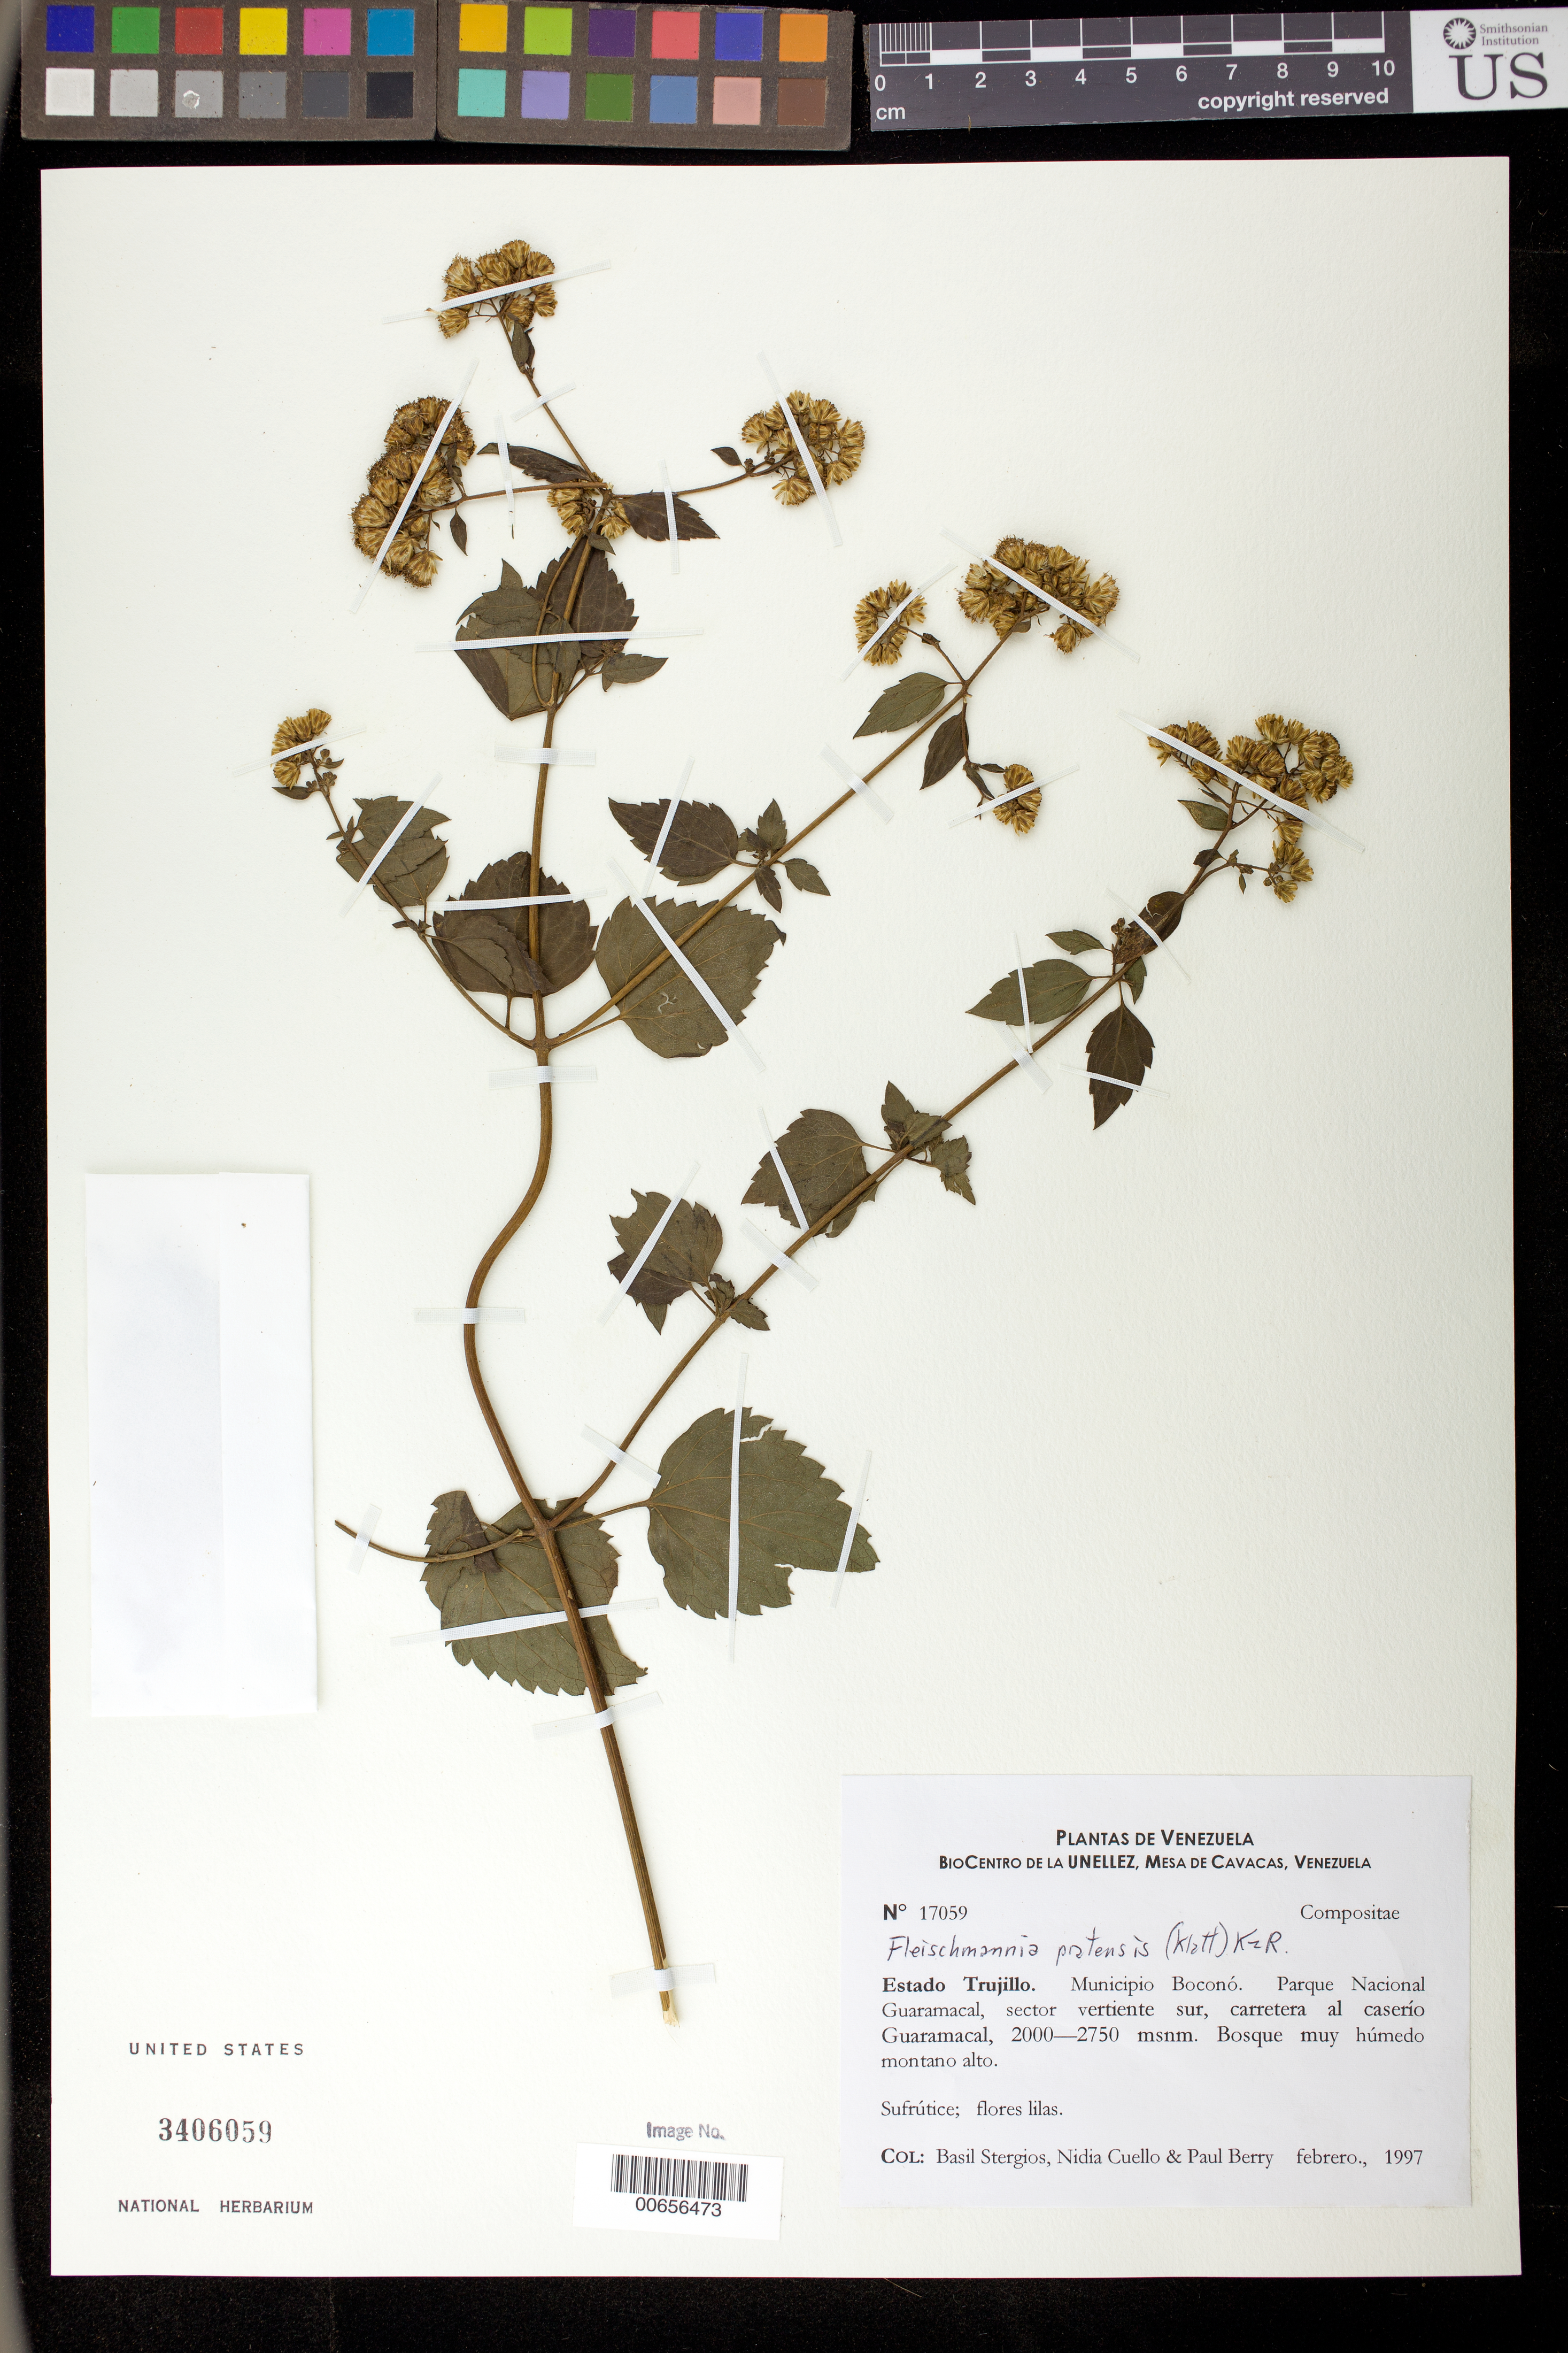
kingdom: Plantae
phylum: Tracheophyta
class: Magnoliopsida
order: Asterales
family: Asteraceae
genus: Fleischmannia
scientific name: Fleischmannia pratensis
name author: (Klatt) R.M. King & H. Rob.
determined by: Robinson, Harold E., (US)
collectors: B. G. Stergios, N. L. Cuello & P. Berry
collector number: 17059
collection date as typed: Feb 1997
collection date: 1997-02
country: Venezuela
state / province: Trujillo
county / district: Boconó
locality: Parque Nacional Guaramacal. Sector vertiente S. Carretera al caserío Guaramacal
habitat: Bosque muy húmedo montano alto.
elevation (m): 2000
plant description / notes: MY, NY, PORT, TEX, US, VEN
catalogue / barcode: US 3406059